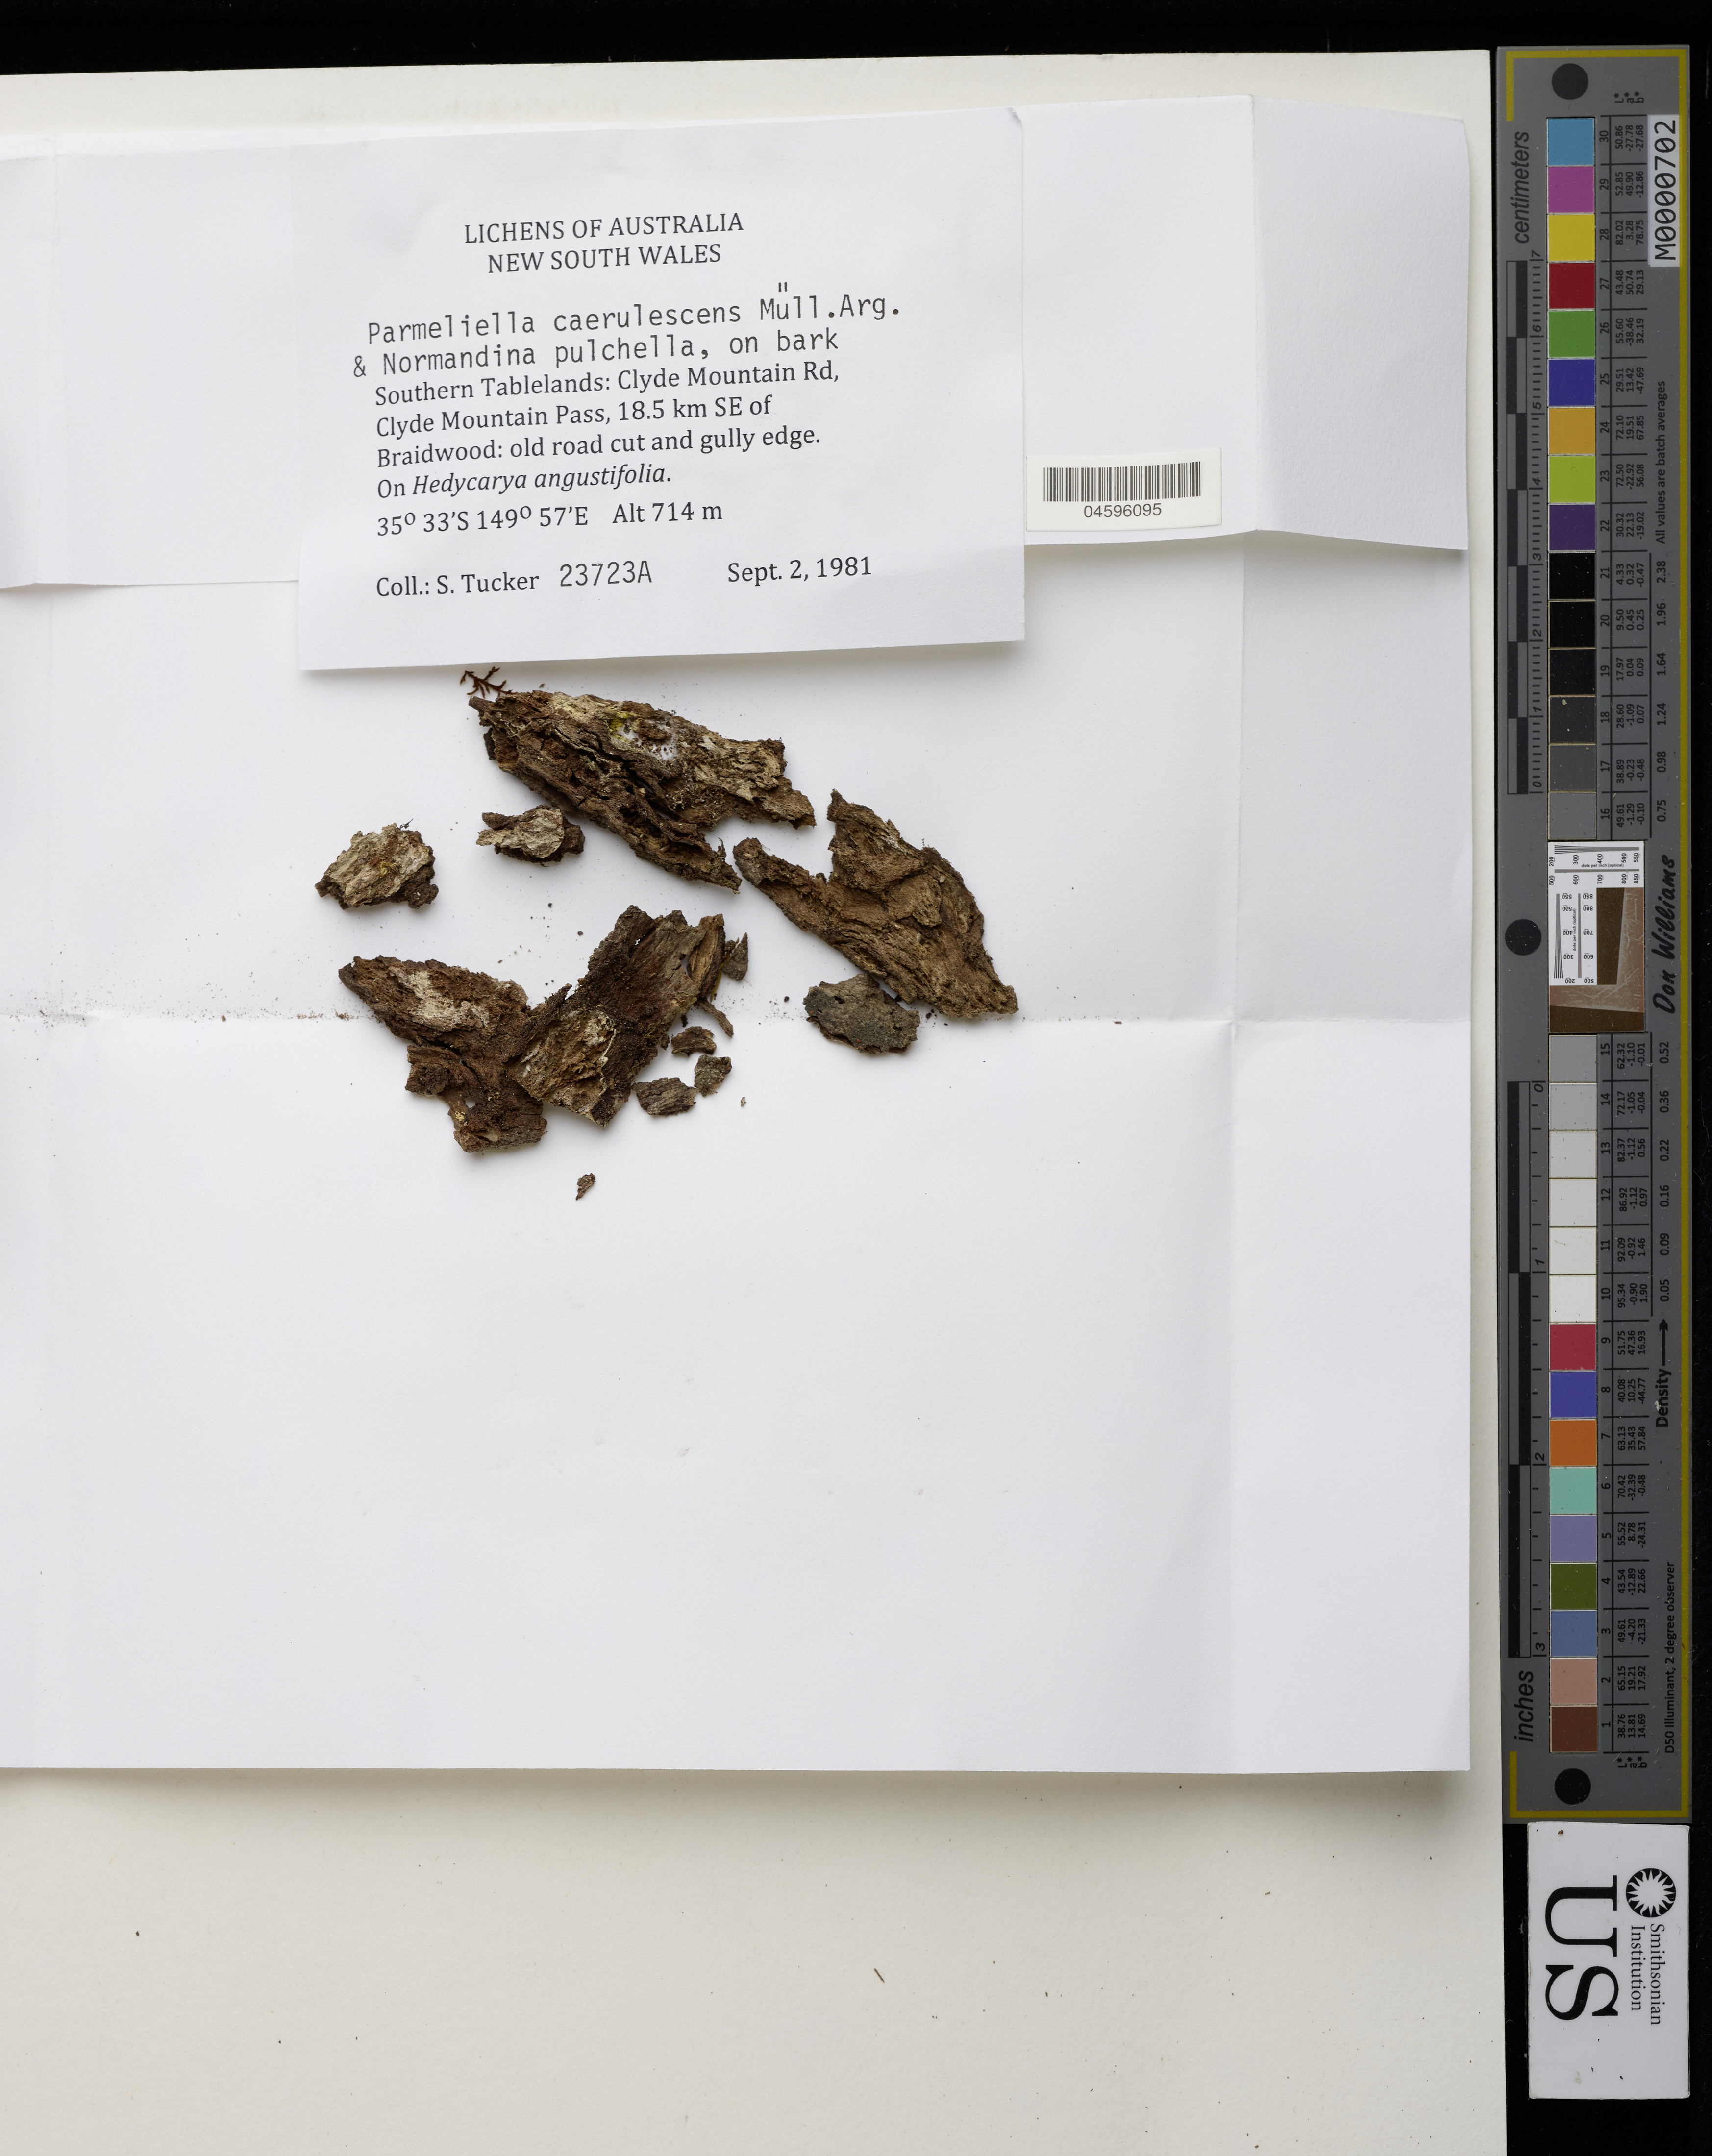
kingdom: Fungi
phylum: Ascomycota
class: Lecanoromycetes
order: Peltigerales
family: Pannariaceae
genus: Parmeliella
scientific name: Parmeliella caerulescens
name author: Müll. Arg.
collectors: S. Tucker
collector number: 23723A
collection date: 1981-09-02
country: Australia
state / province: New South Wales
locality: Southern Tablelands: Clyde Mountain Rd, Clyde Mountain Pass, 18.5 km SE of Braidwood: old road cut and gully edge.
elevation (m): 714